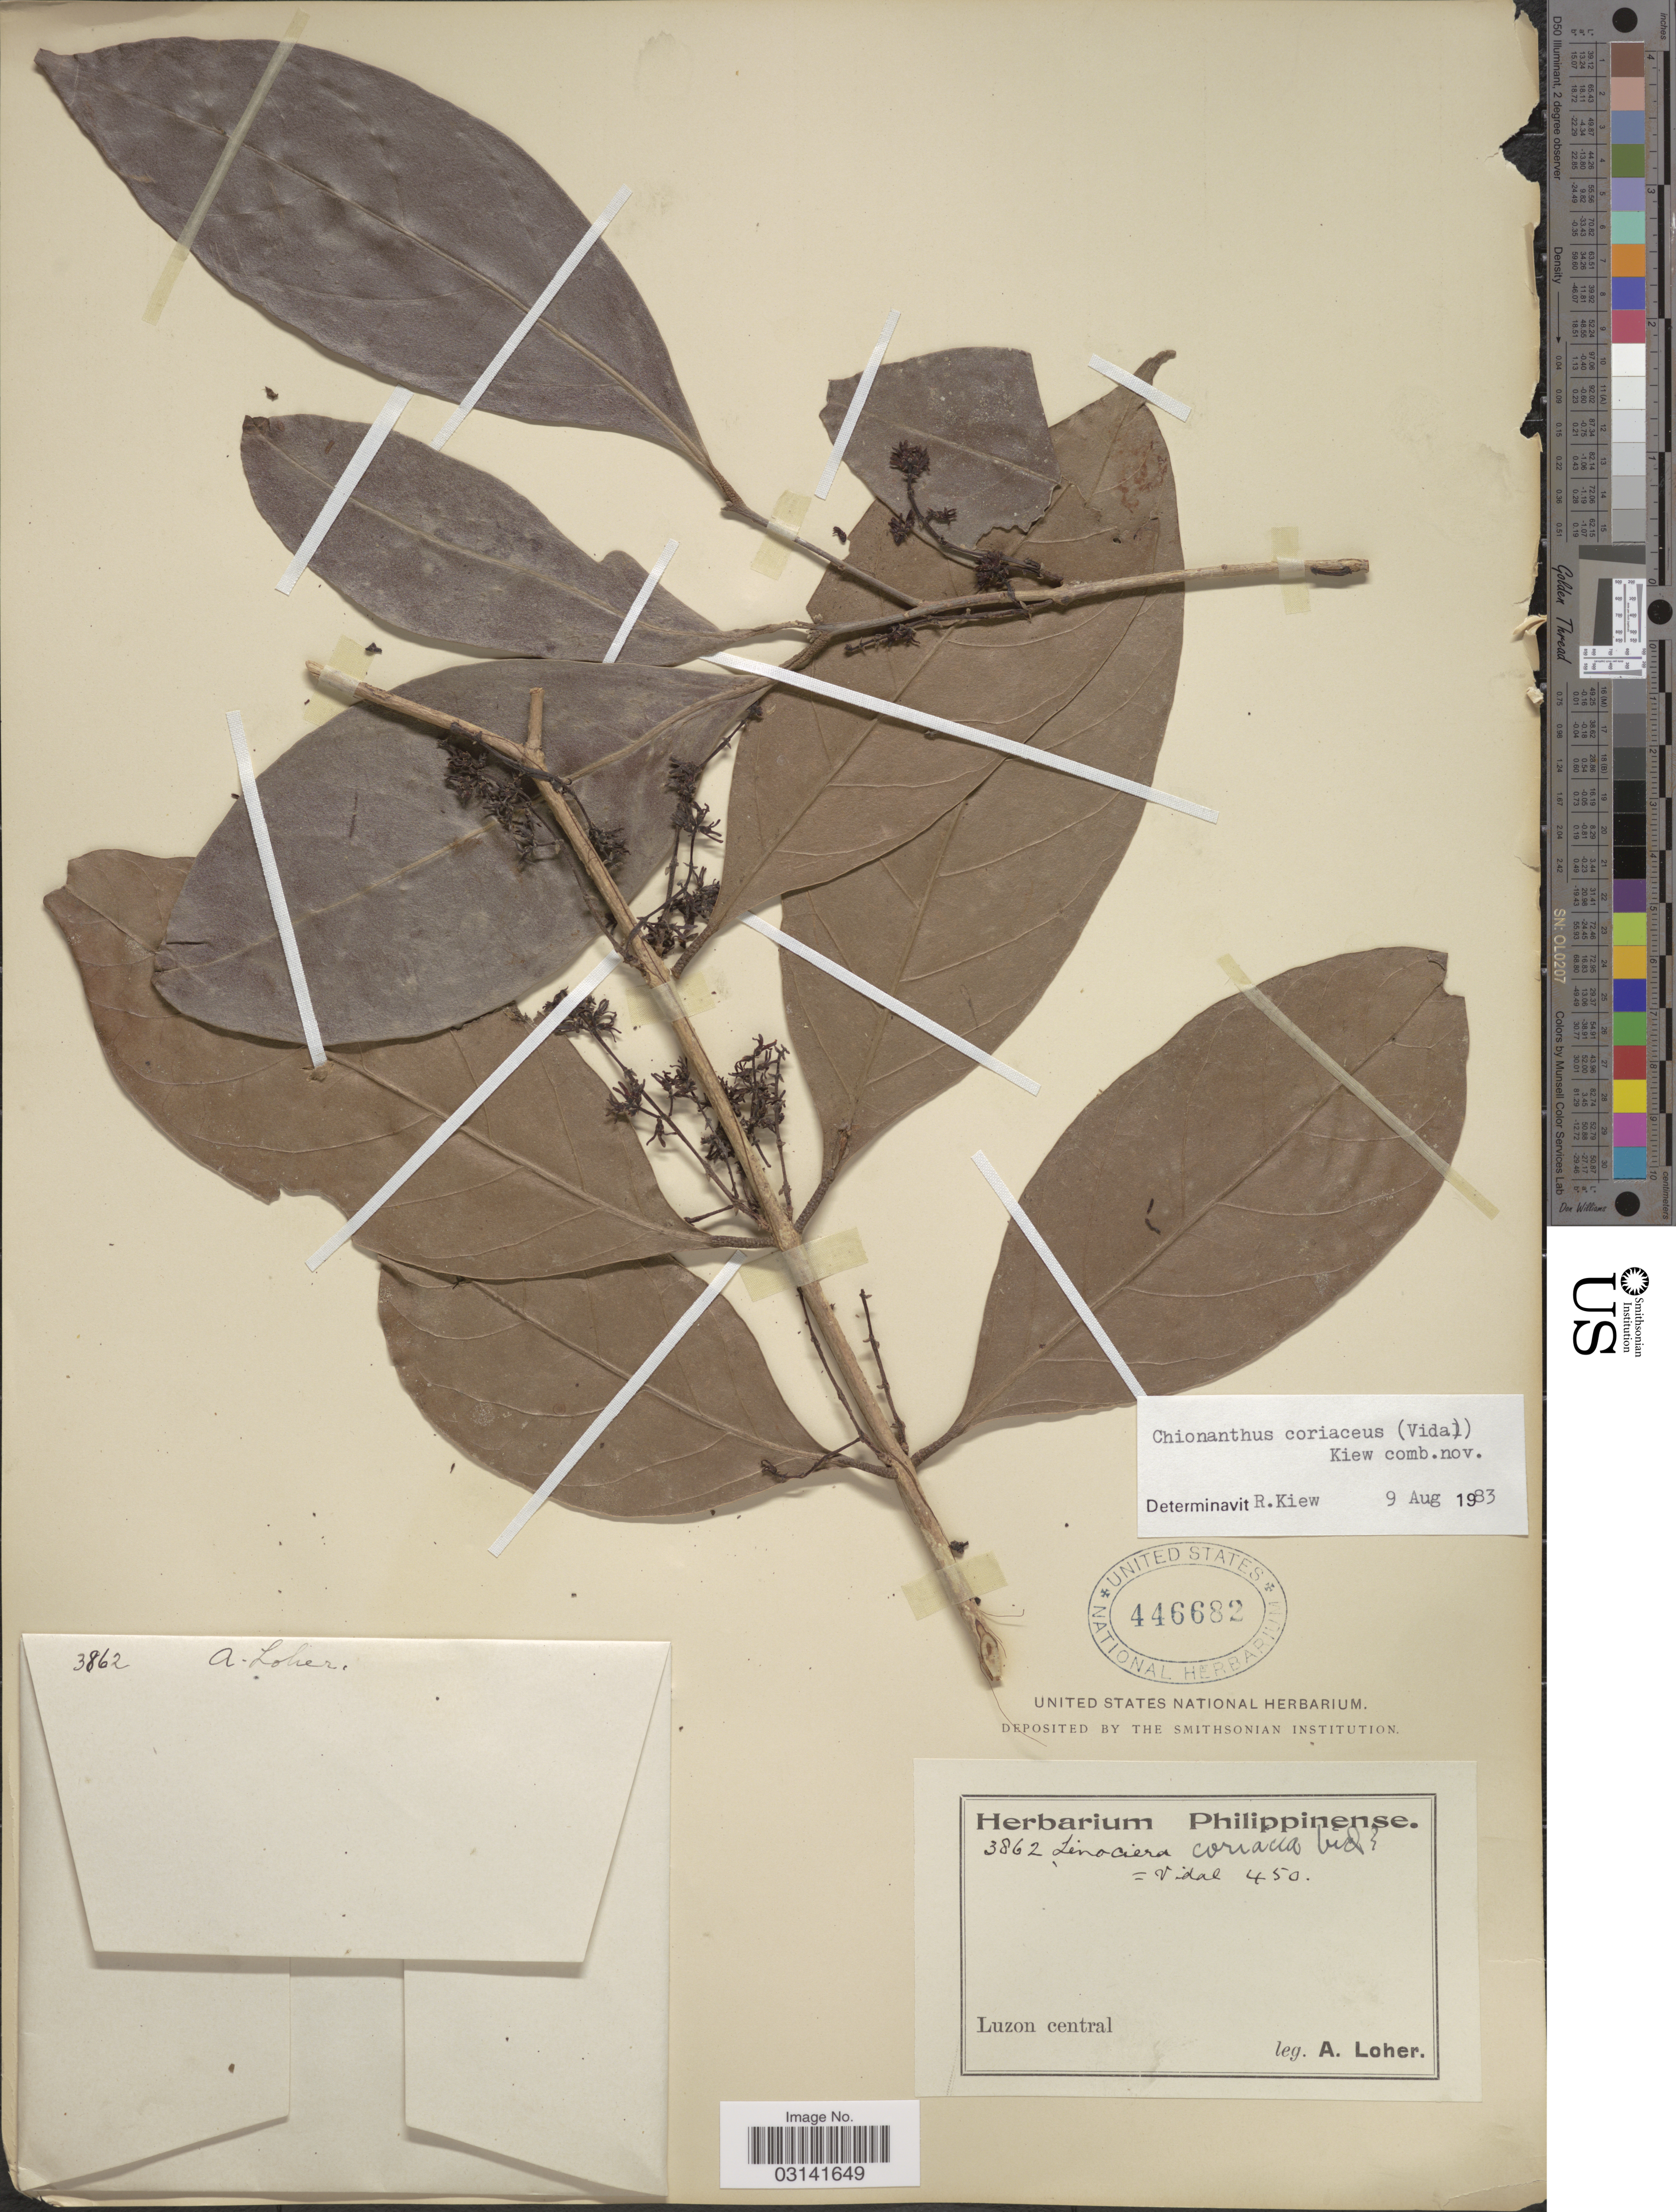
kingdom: Plantae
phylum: Tracheophyta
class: Magnoliopsida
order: Lamiales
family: Oleaceae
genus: Chionanthus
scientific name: Chionanthus coriaceus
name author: (S. Vidal) Y.P. Yang & S.Y. Lu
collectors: A. Loher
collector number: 3862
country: Philippines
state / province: Central Luzon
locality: Luzon central.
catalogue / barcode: US 446682